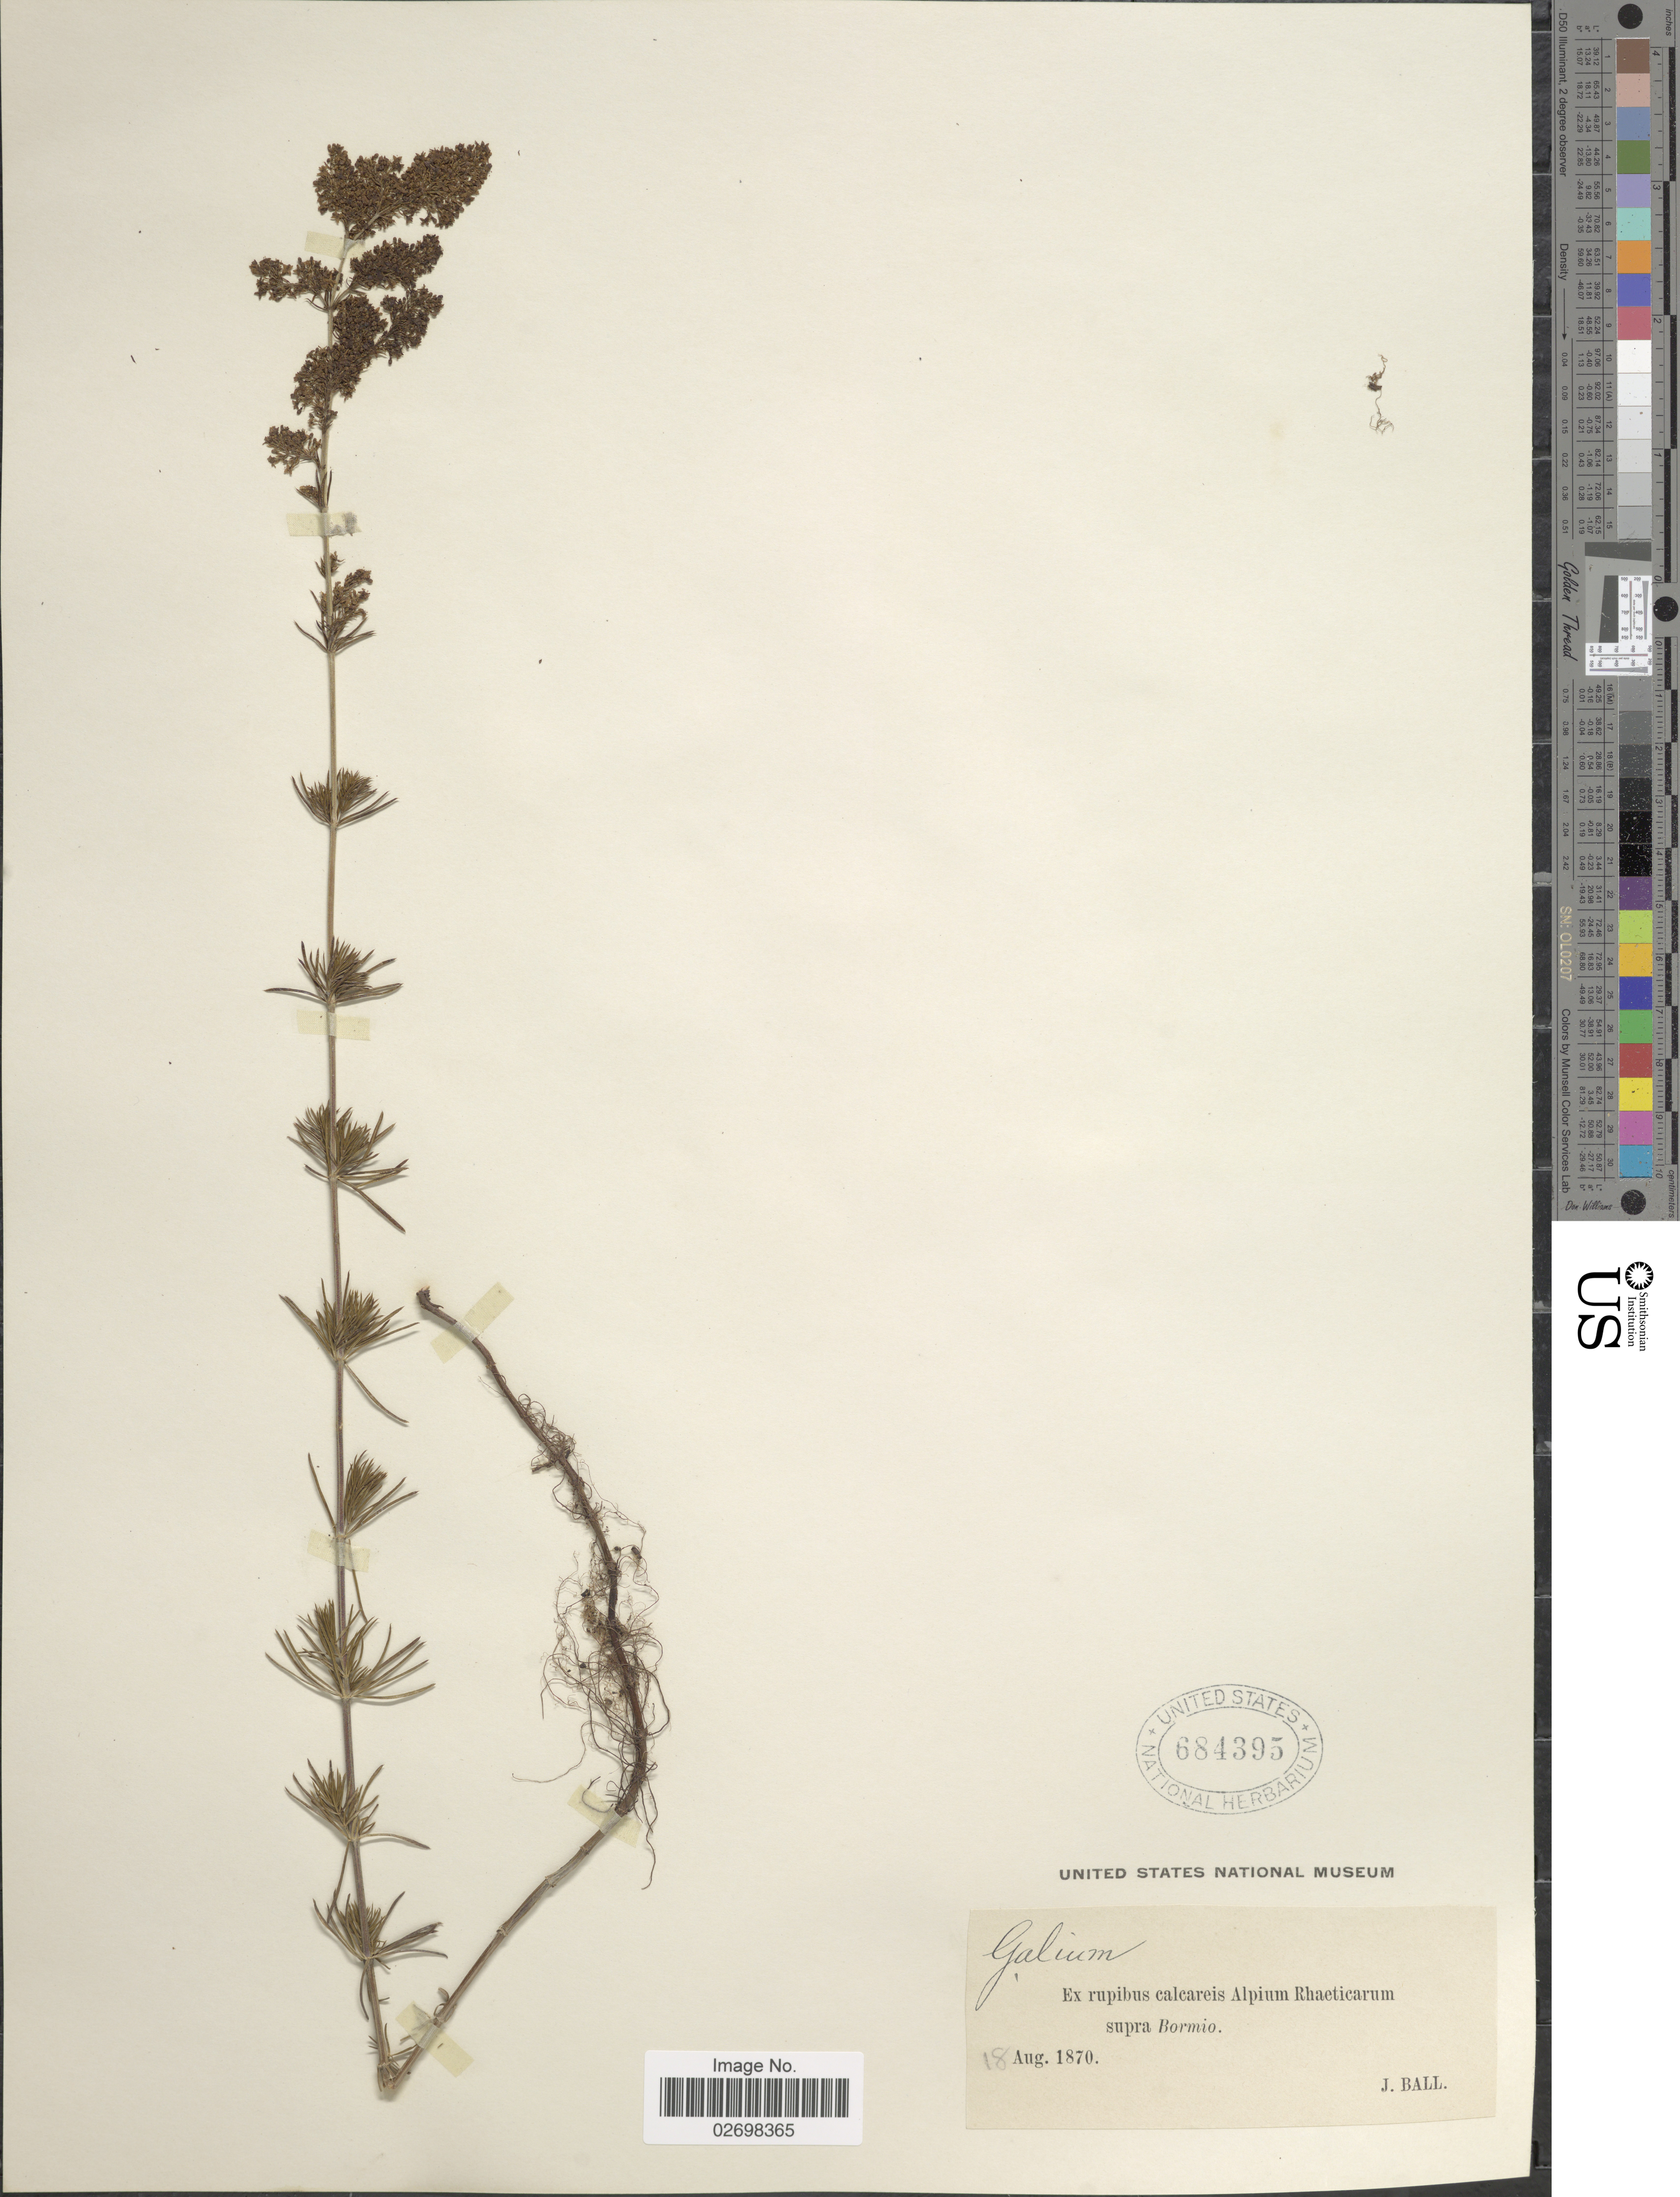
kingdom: Plantae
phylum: Tracheophyta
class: Magnoliopsida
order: Gentianales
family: Rubiaceae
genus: Galium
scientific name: Galium sp.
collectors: J. Ball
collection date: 1870-02-18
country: Italy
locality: Rupibus calcareis Alpium Rhaeticarum supra Bormio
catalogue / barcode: US 684395